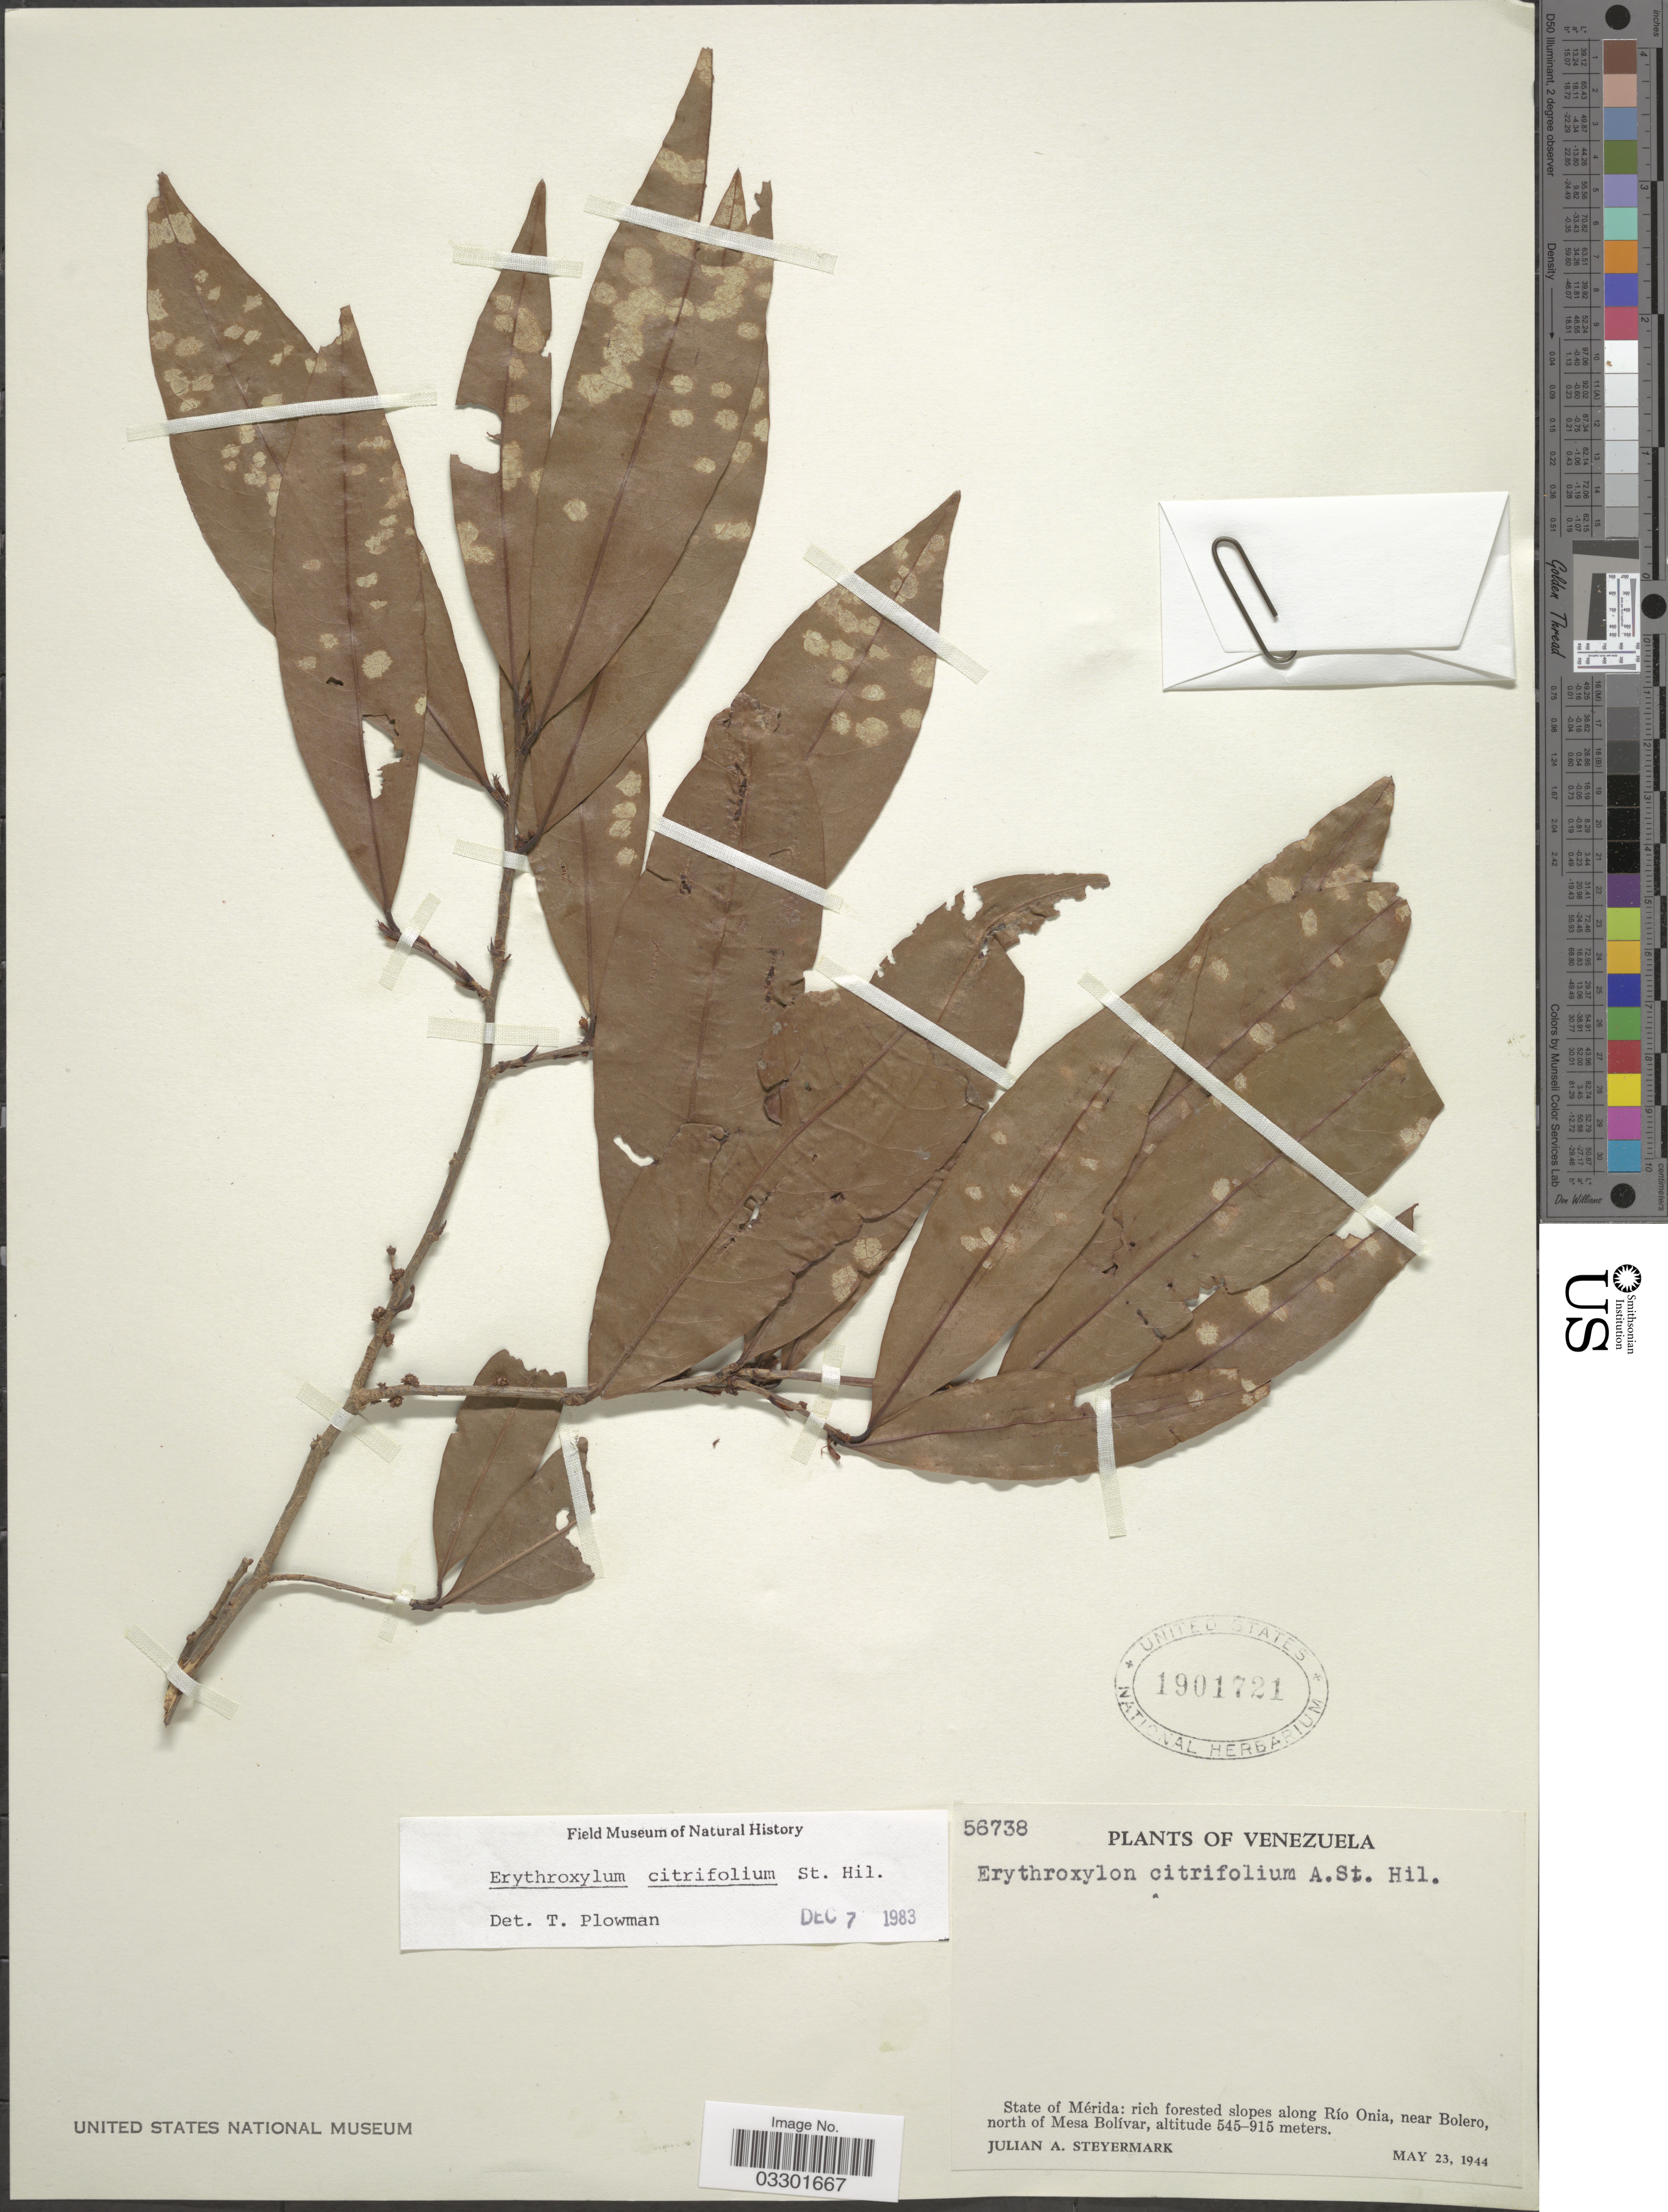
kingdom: Plantae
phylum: Tracheophyta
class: Magnoliopsida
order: Malpighiales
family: Erythroxylaceae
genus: Erythroxylum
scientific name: Erythroxylum citrifolium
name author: A. St.-Hil.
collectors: J. Steyermark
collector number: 56738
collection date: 1944-05-23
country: Venezuela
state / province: Mérida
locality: Rich forested slopes along Río Onia, near Bolero, north of Mesa Bolívar.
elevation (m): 545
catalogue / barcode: US 1901721